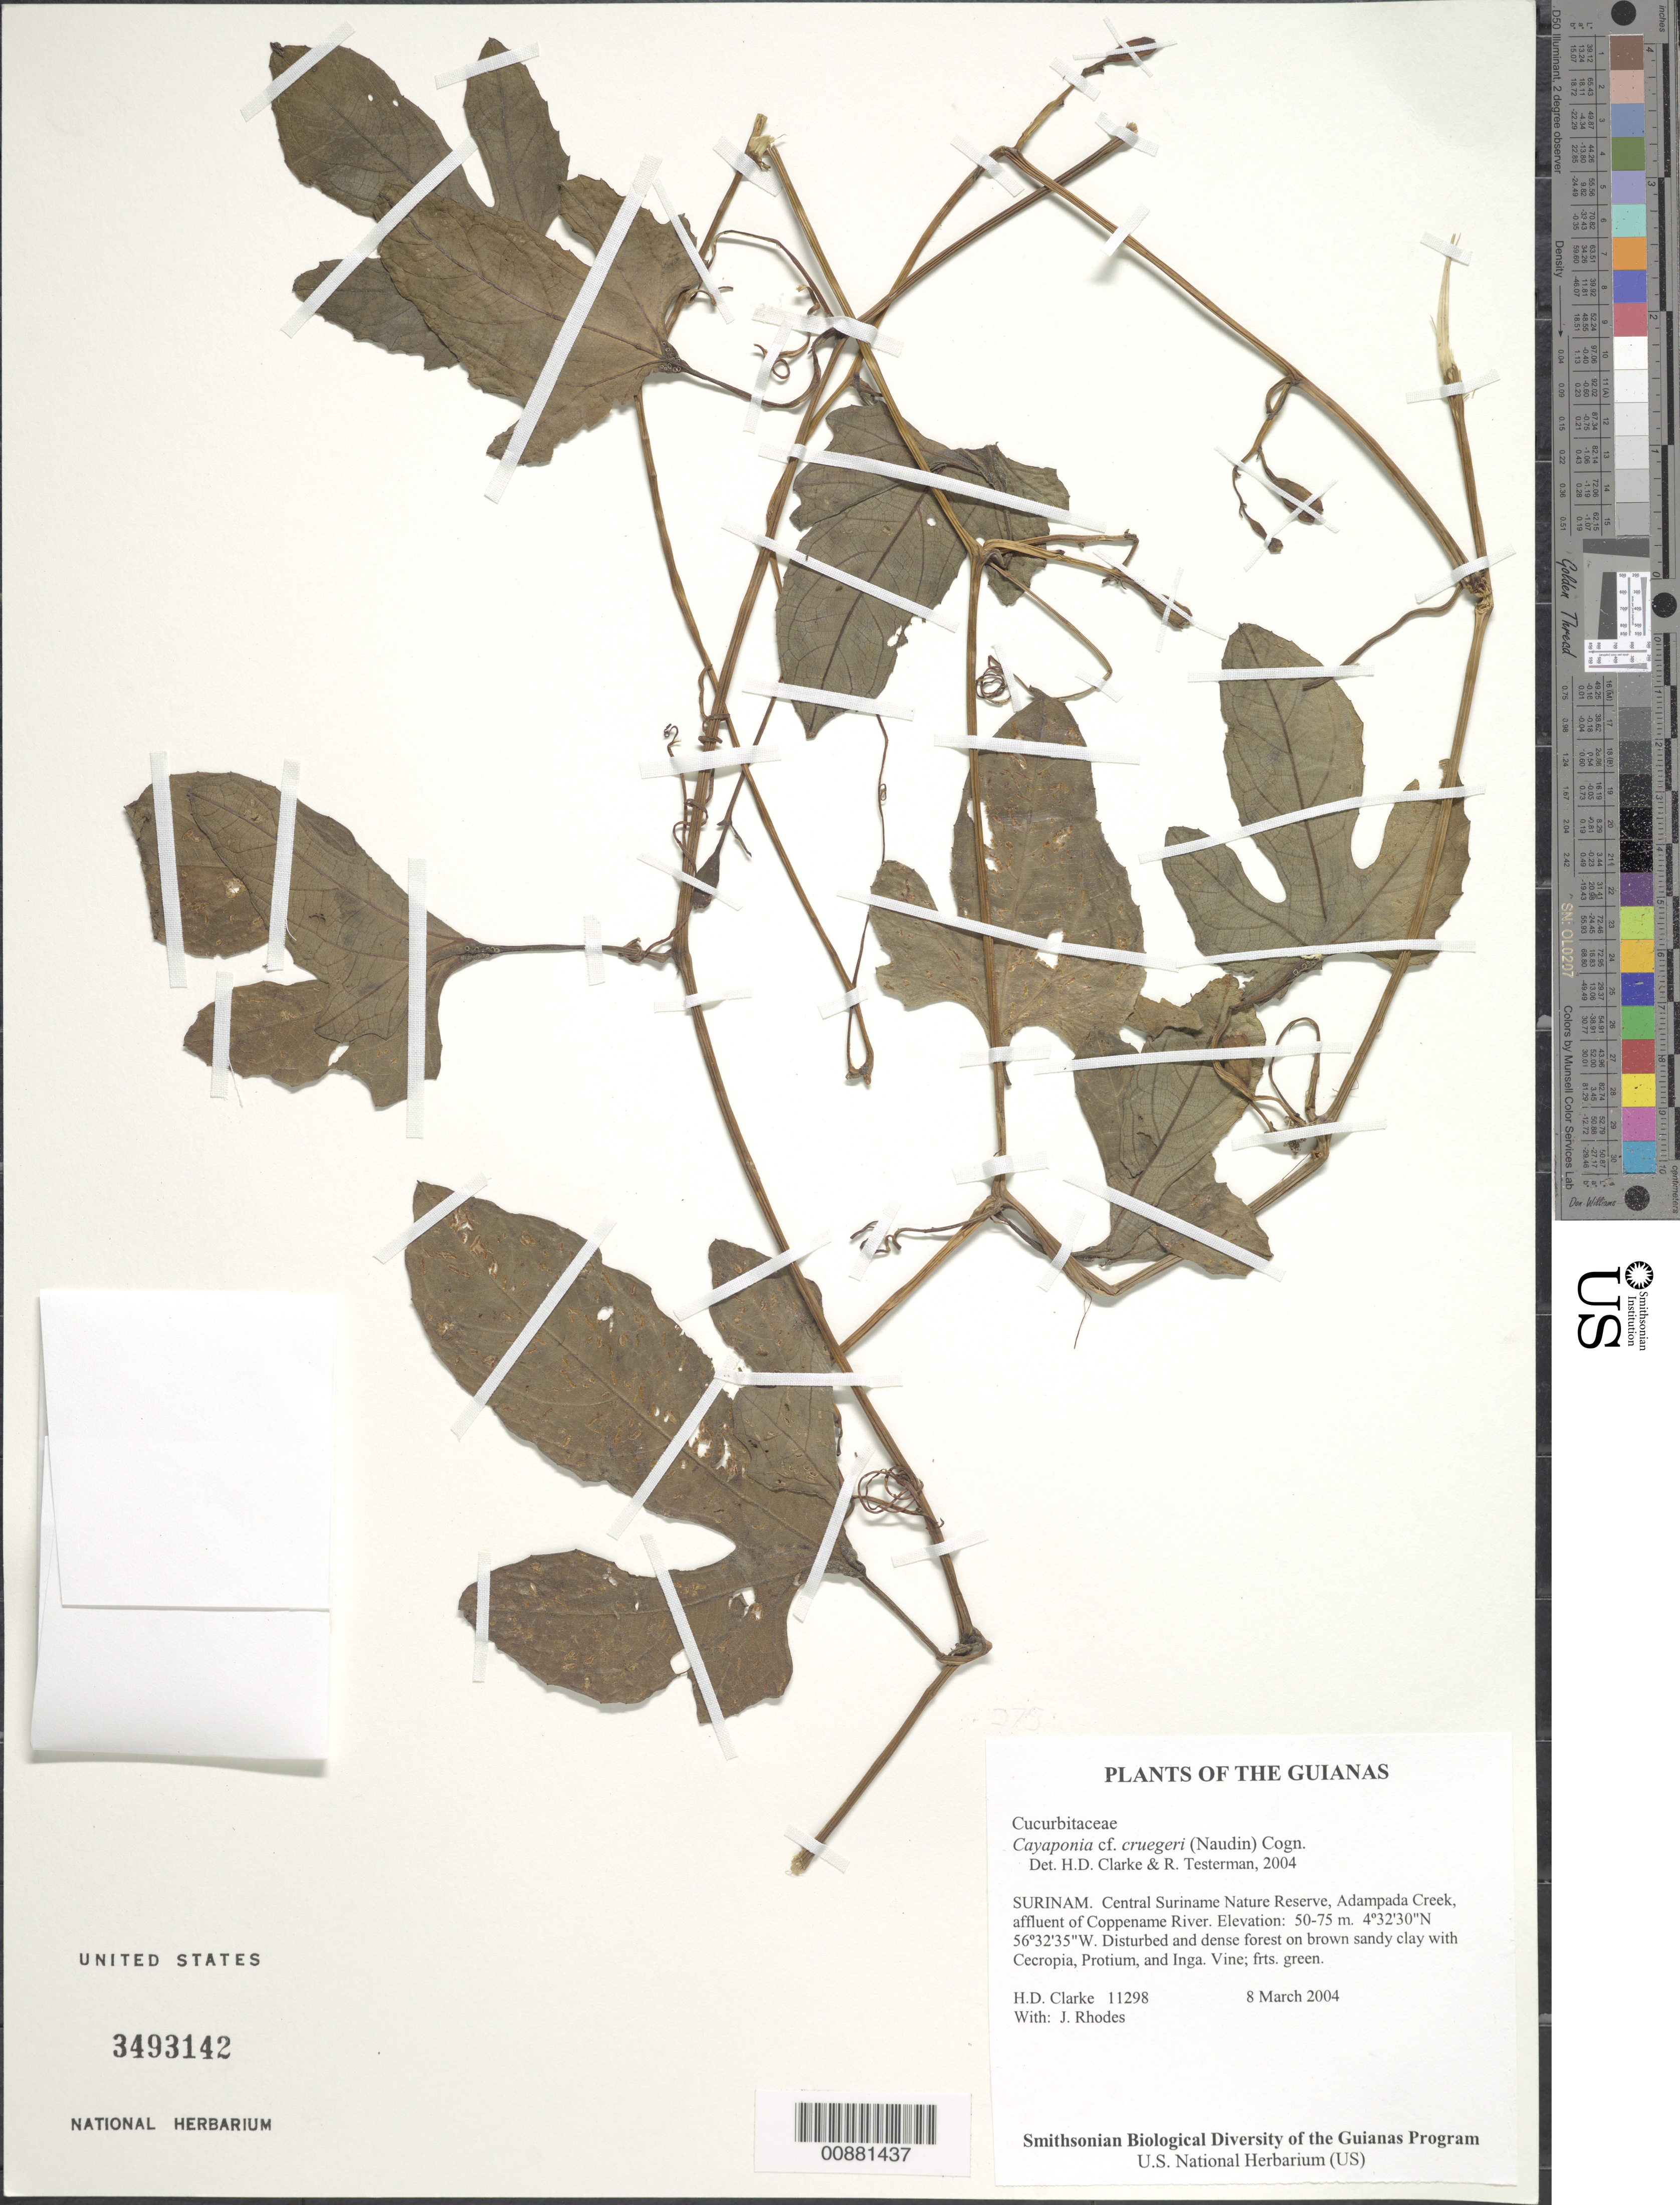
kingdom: Plantae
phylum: Tracheophyta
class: Magnoliopsida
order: Cucurbitales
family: Cucurbitaceae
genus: Cayaponia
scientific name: Cayaponia cruegeri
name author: (Naudin) Cogn.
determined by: Nee, Michael H.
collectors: H. D. Clarke & J. Rhodes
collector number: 11298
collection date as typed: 8 March 2004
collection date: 2004-03-08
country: Suriname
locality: Central Suriname Nature Reserve, Adampada Creek, affluent of Coppename River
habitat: Disturbed and dense forest on brown sandy clay with Cecropia, Protium, and Inga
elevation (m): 50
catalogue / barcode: US 3493142